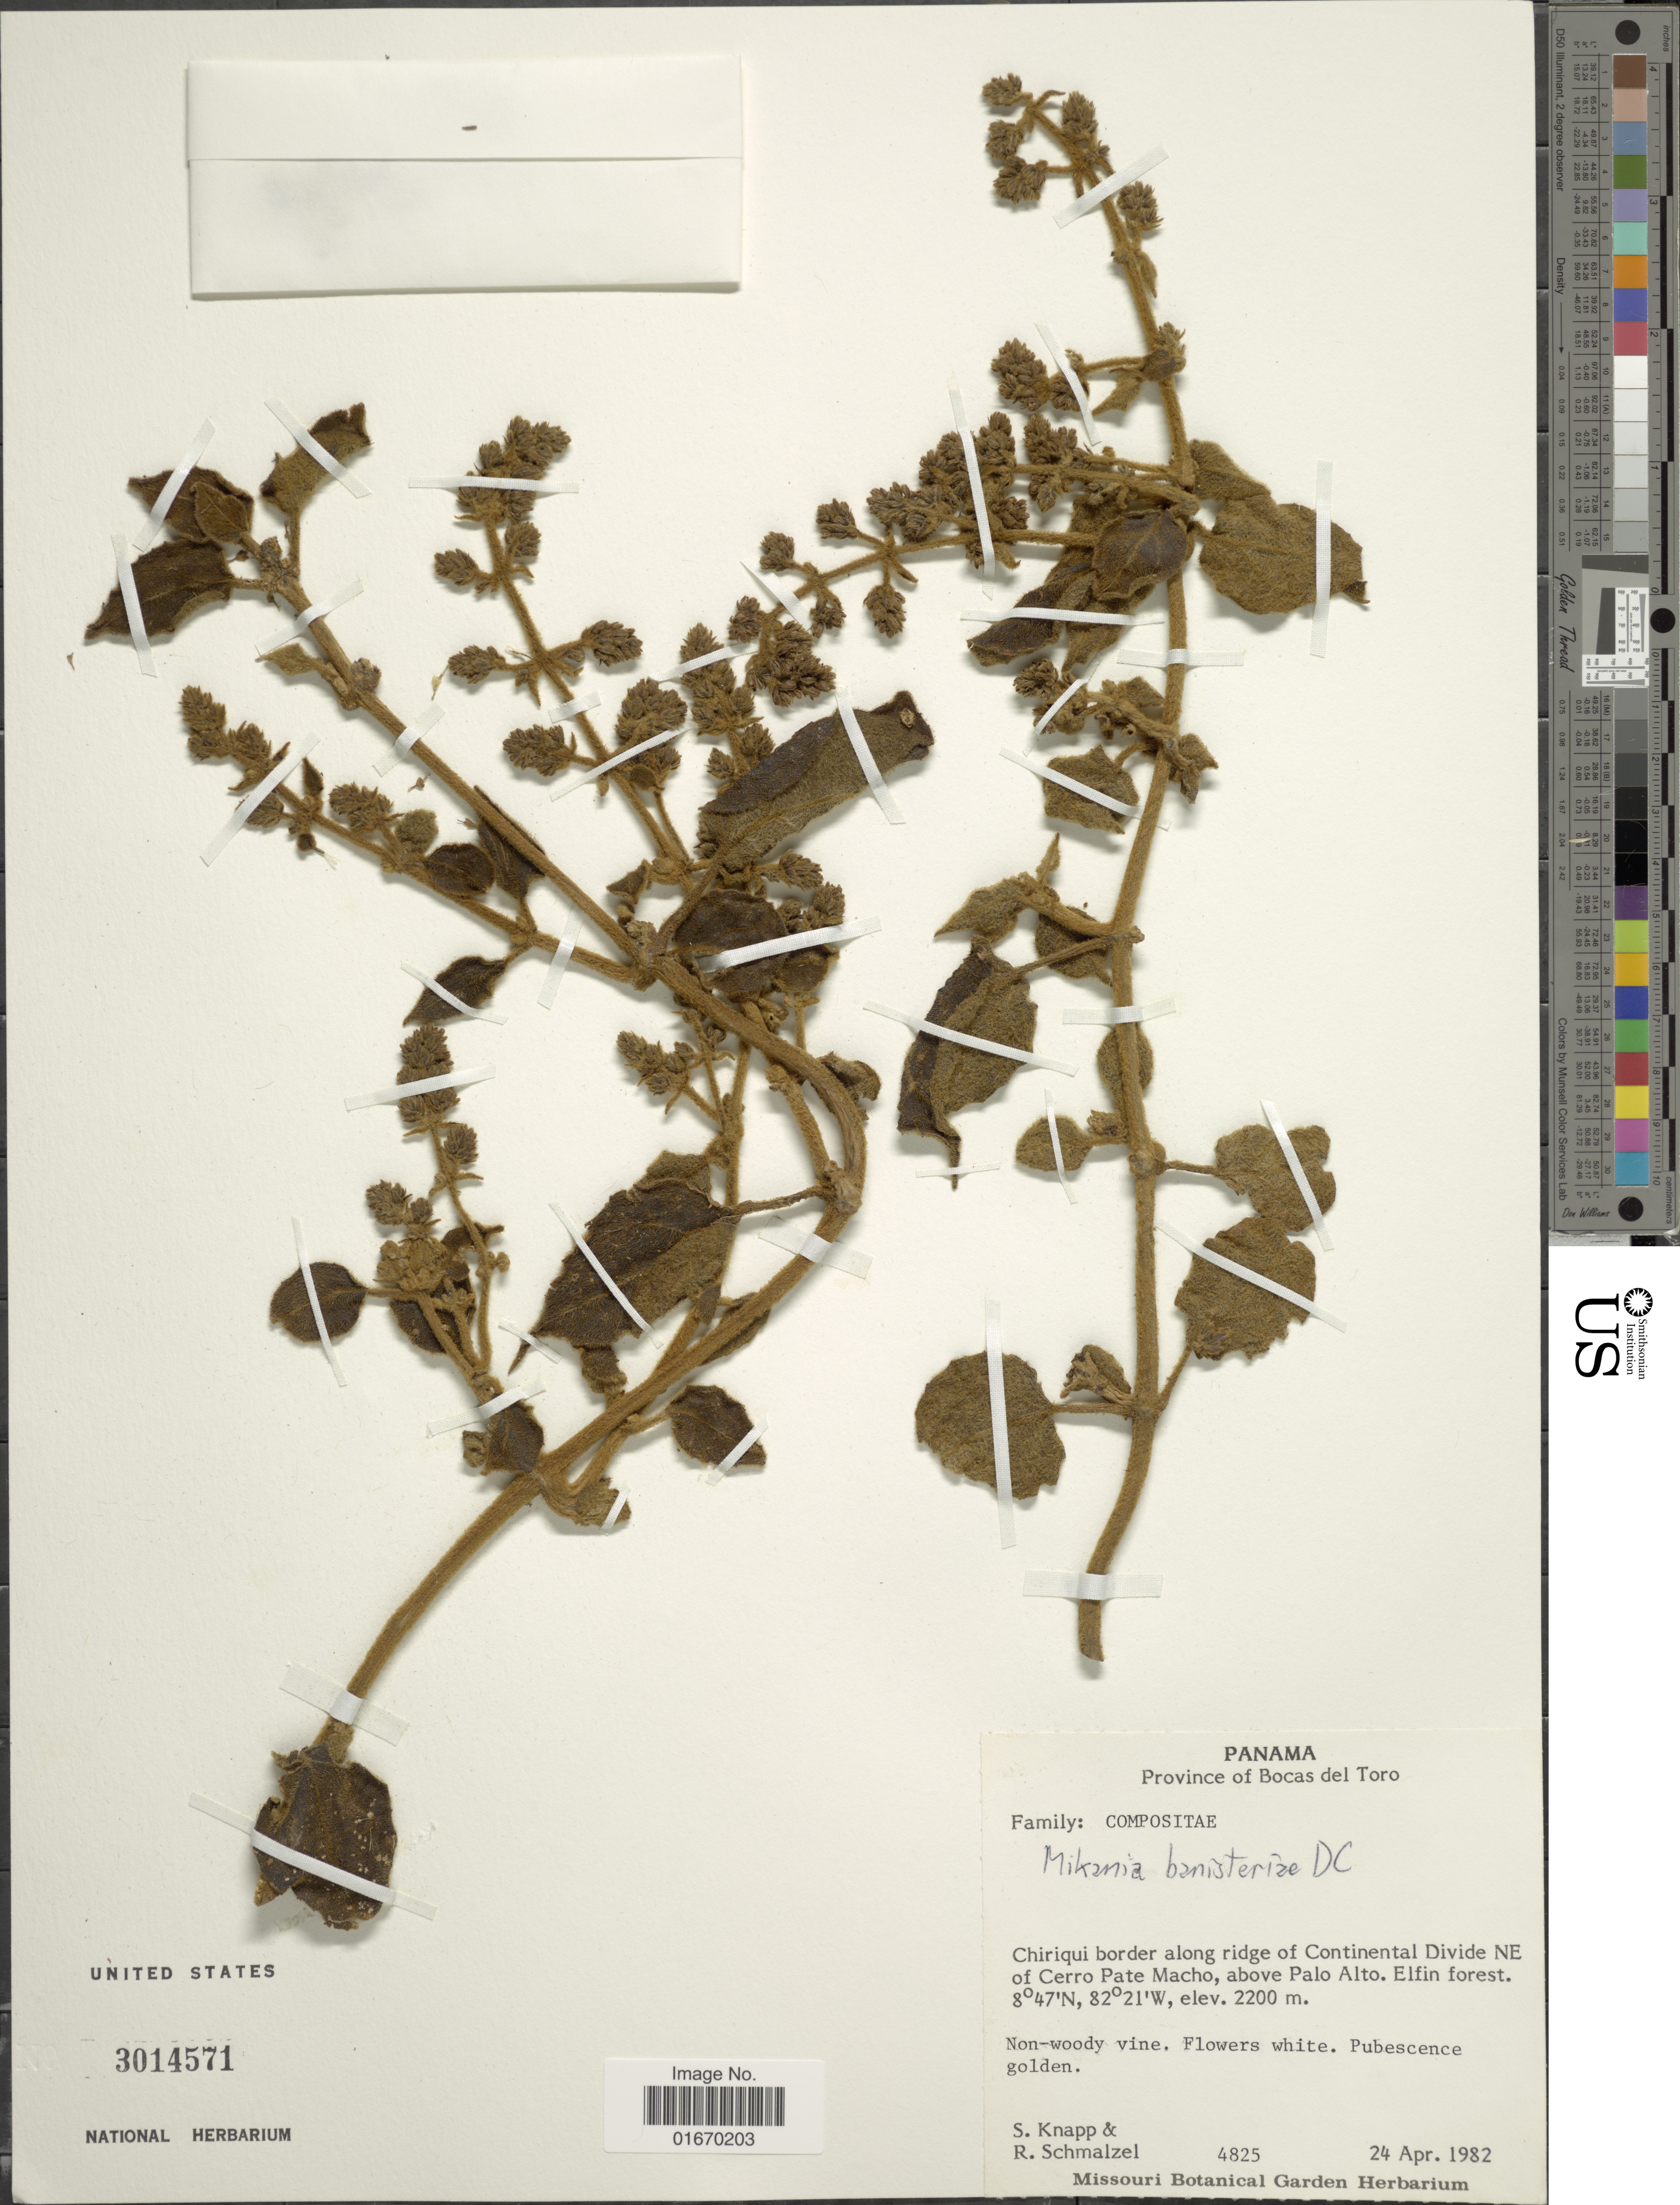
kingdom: Plantae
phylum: Tracheophyta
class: Magnoliopsida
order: Asterales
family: Asteraceae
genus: Mikania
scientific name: Mikania banisteriae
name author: DC.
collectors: S. Knapp & R. Schmalzel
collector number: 4825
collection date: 1982-04-24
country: Panama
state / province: Bocas del Toro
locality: Chiriqui border along ridge of Continental Divide NE of Cerro Pate Macho, above Palo Alto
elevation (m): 2200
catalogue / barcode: US 3014571